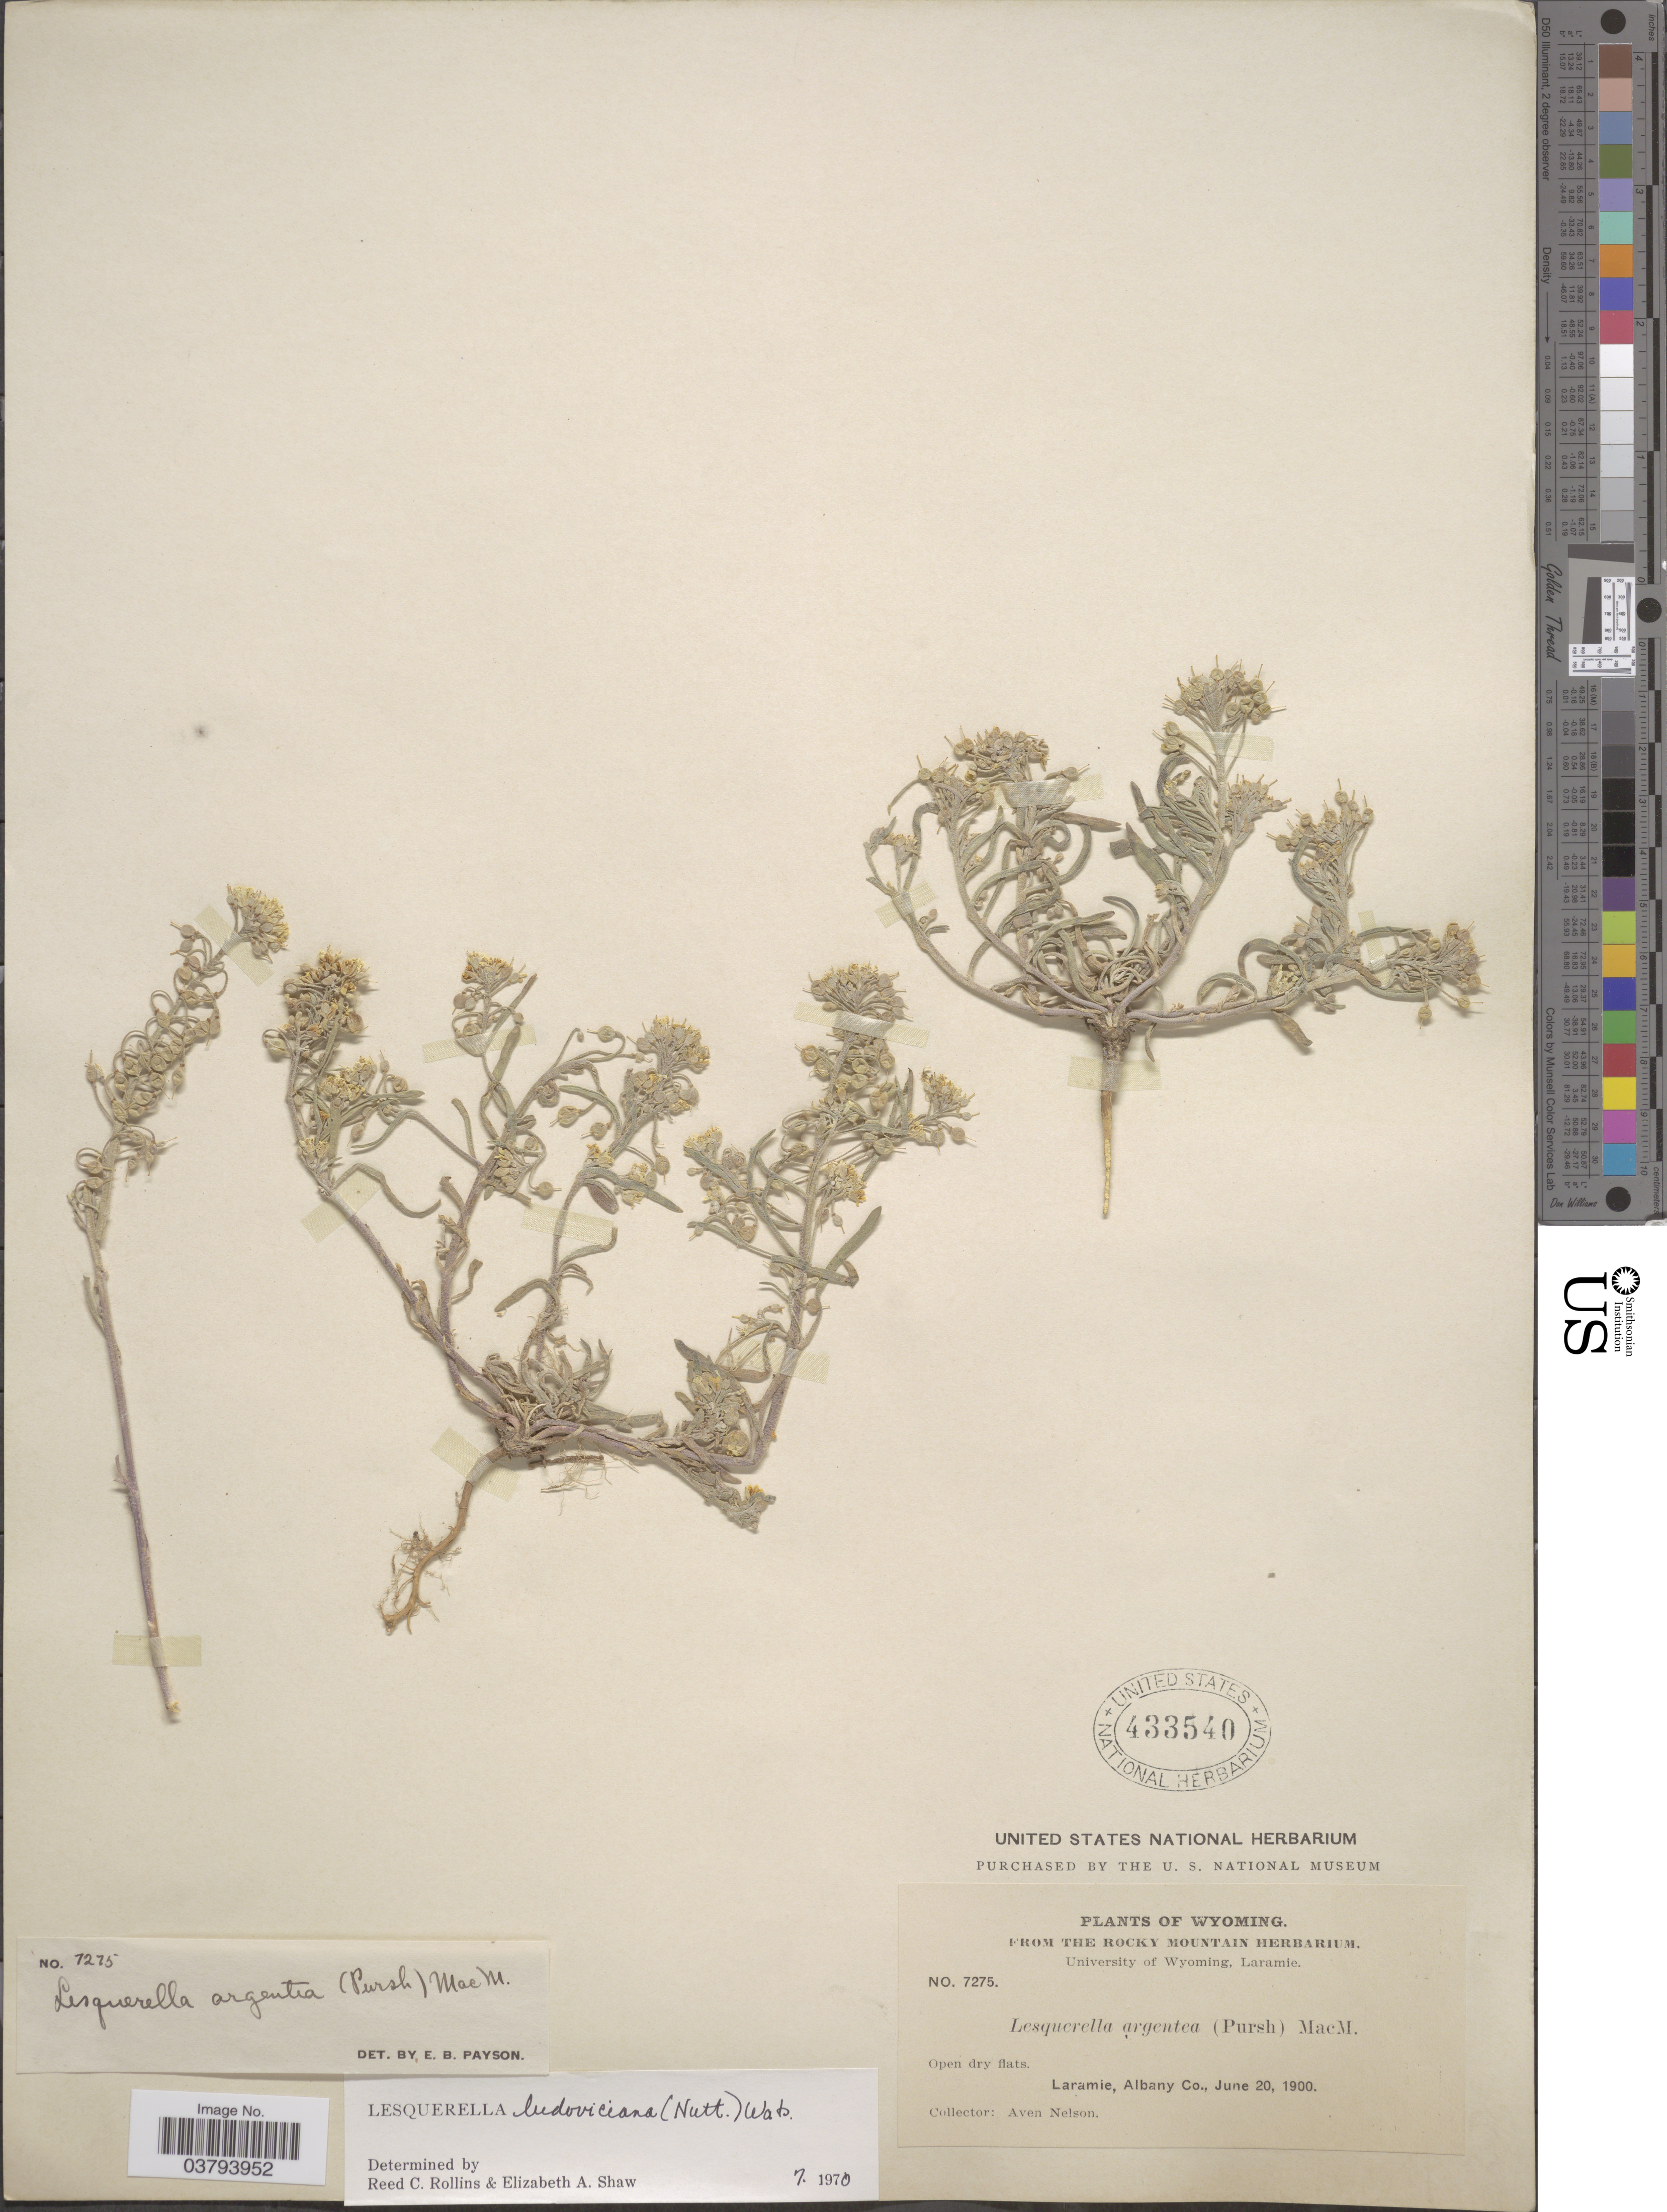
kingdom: Plantae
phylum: Tracheophyta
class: Magnoliopsida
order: Brassicales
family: Brassicaceae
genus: Lesquerella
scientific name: Lesquerella ludoviciana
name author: (Nutt.) S. Watson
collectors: A. Nelson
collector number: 7275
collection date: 1900-06-20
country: United States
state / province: Wyoming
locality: Laramie, Albany Co.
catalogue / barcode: US 433540